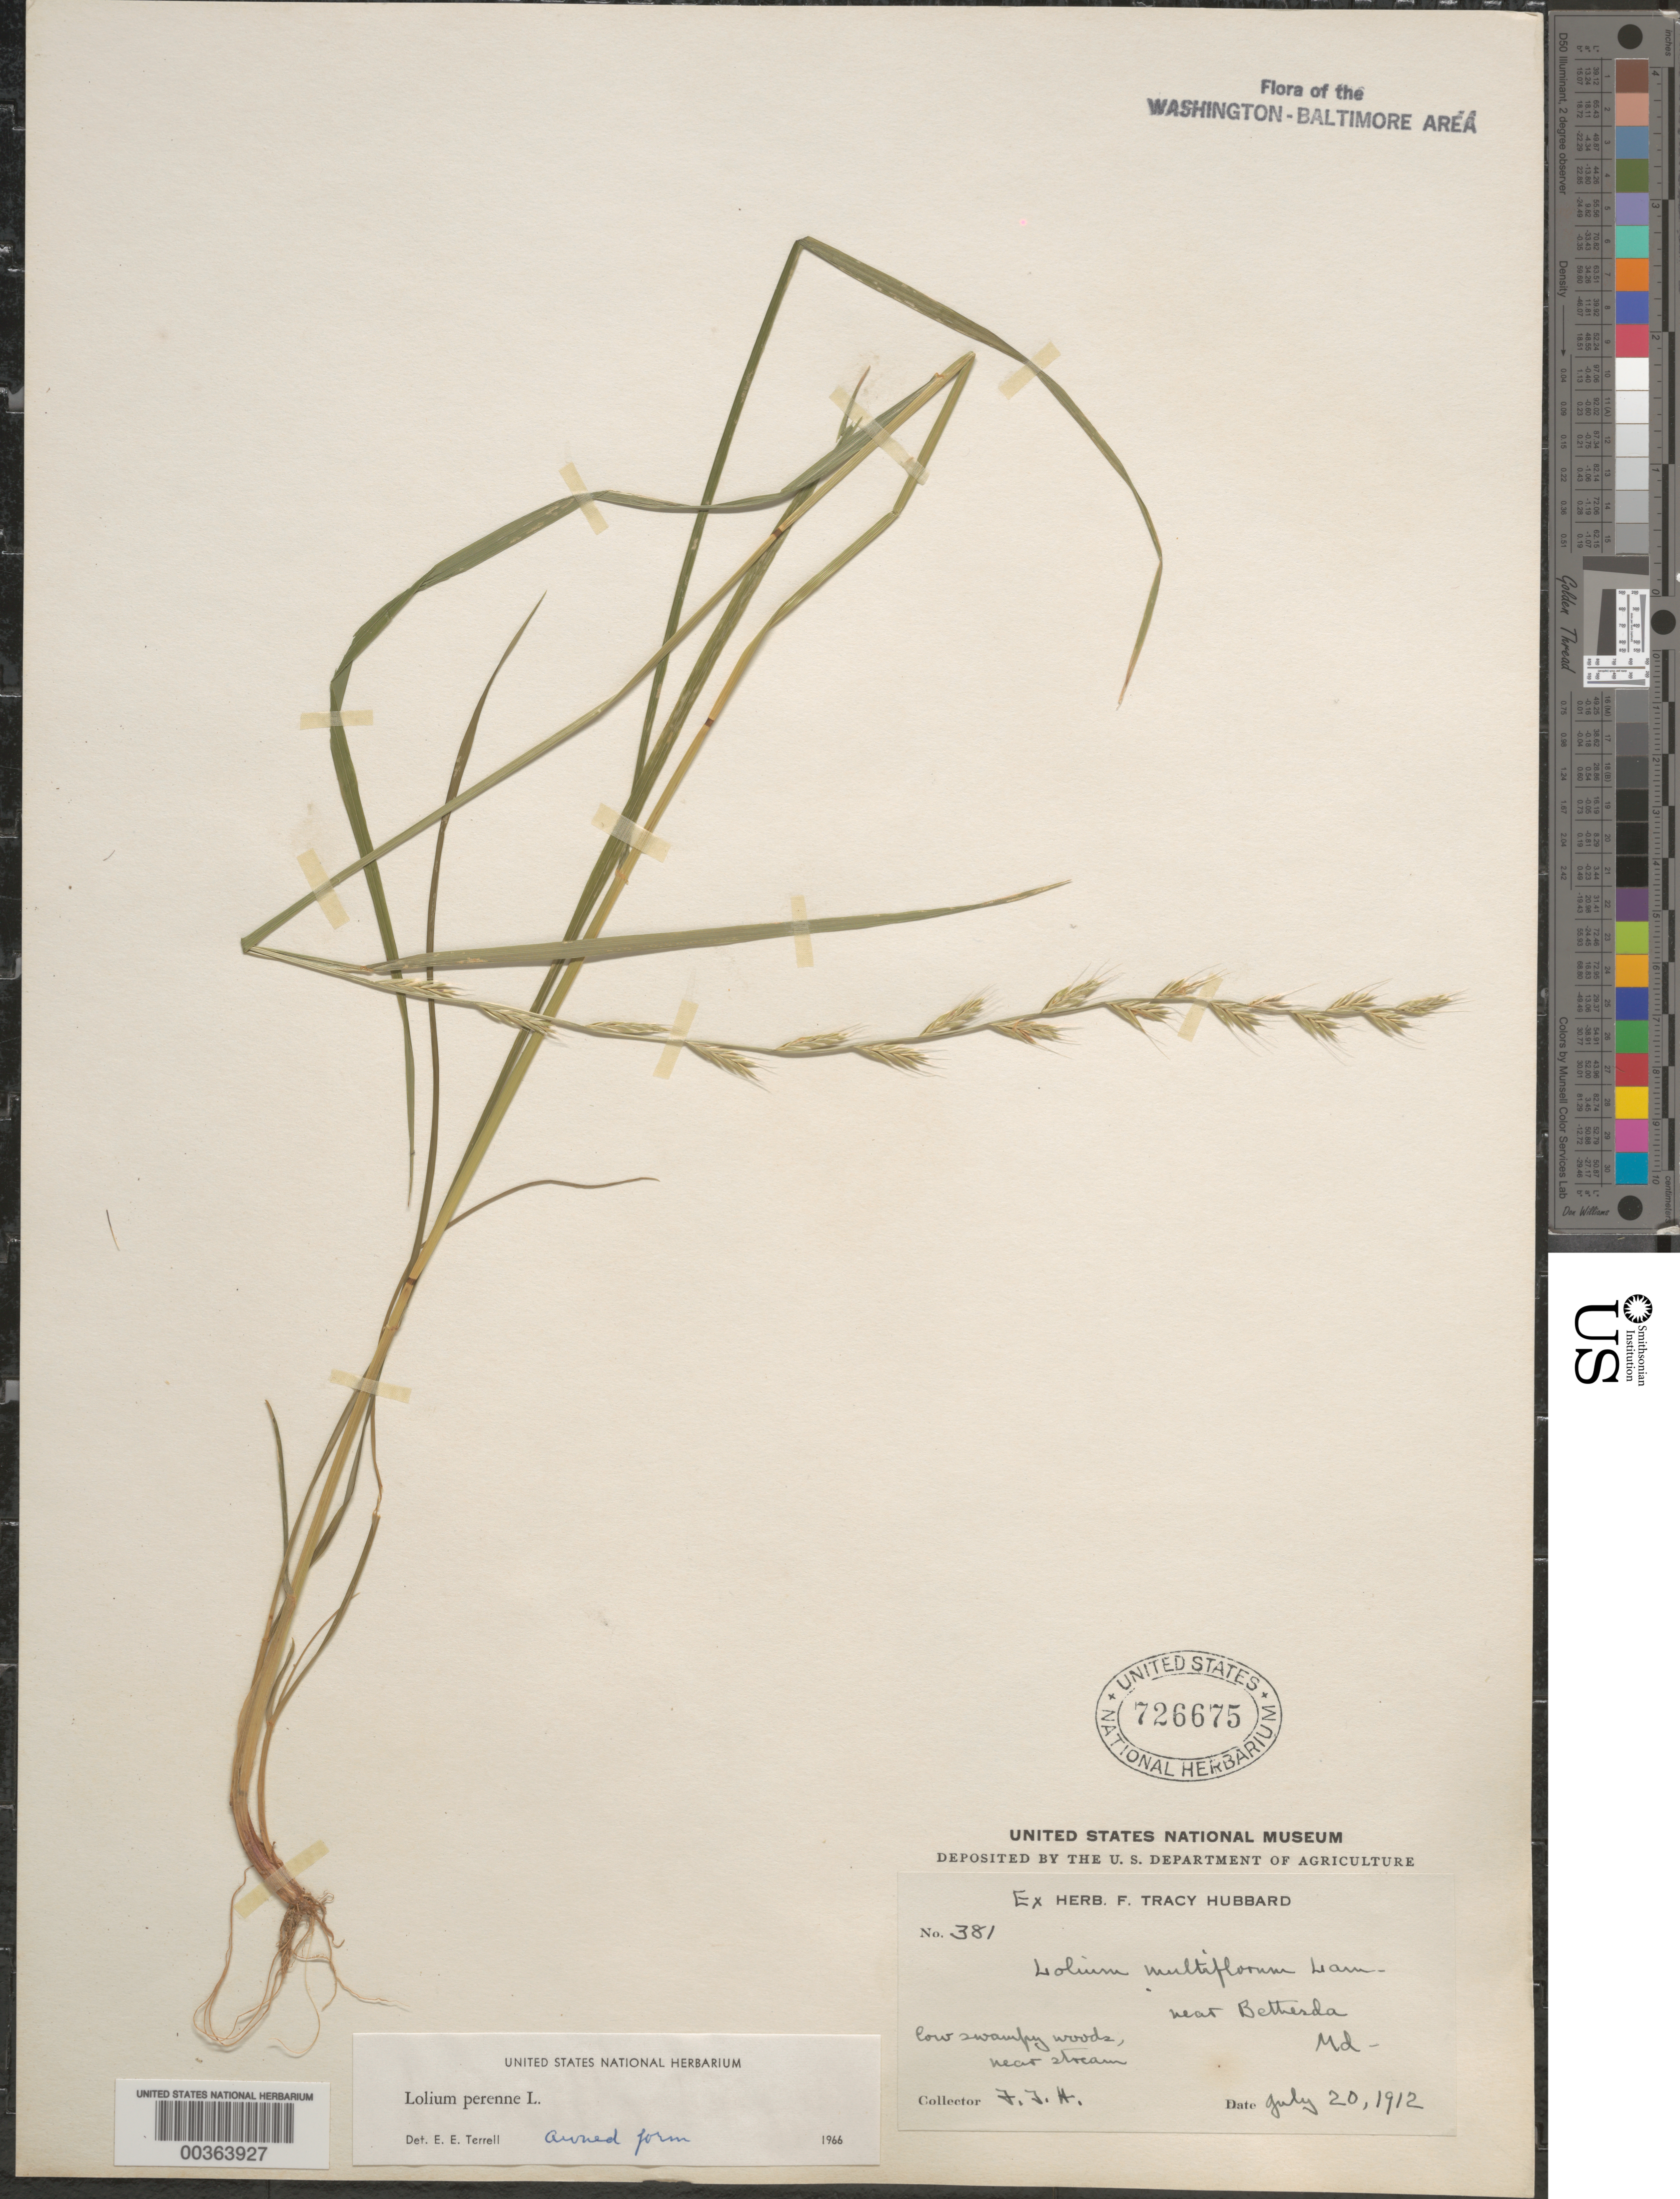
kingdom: Plantae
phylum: Tracheophyta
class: Liliopsida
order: Poales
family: Poaceae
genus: Lolium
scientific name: Lolium perenne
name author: L.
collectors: F. T. Hubbard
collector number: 381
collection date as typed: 20 Jul 1912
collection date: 1912-07-20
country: United States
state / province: Maryland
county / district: Montgomery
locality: Bethesda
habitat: Low swampy woods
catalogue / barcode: US 726675